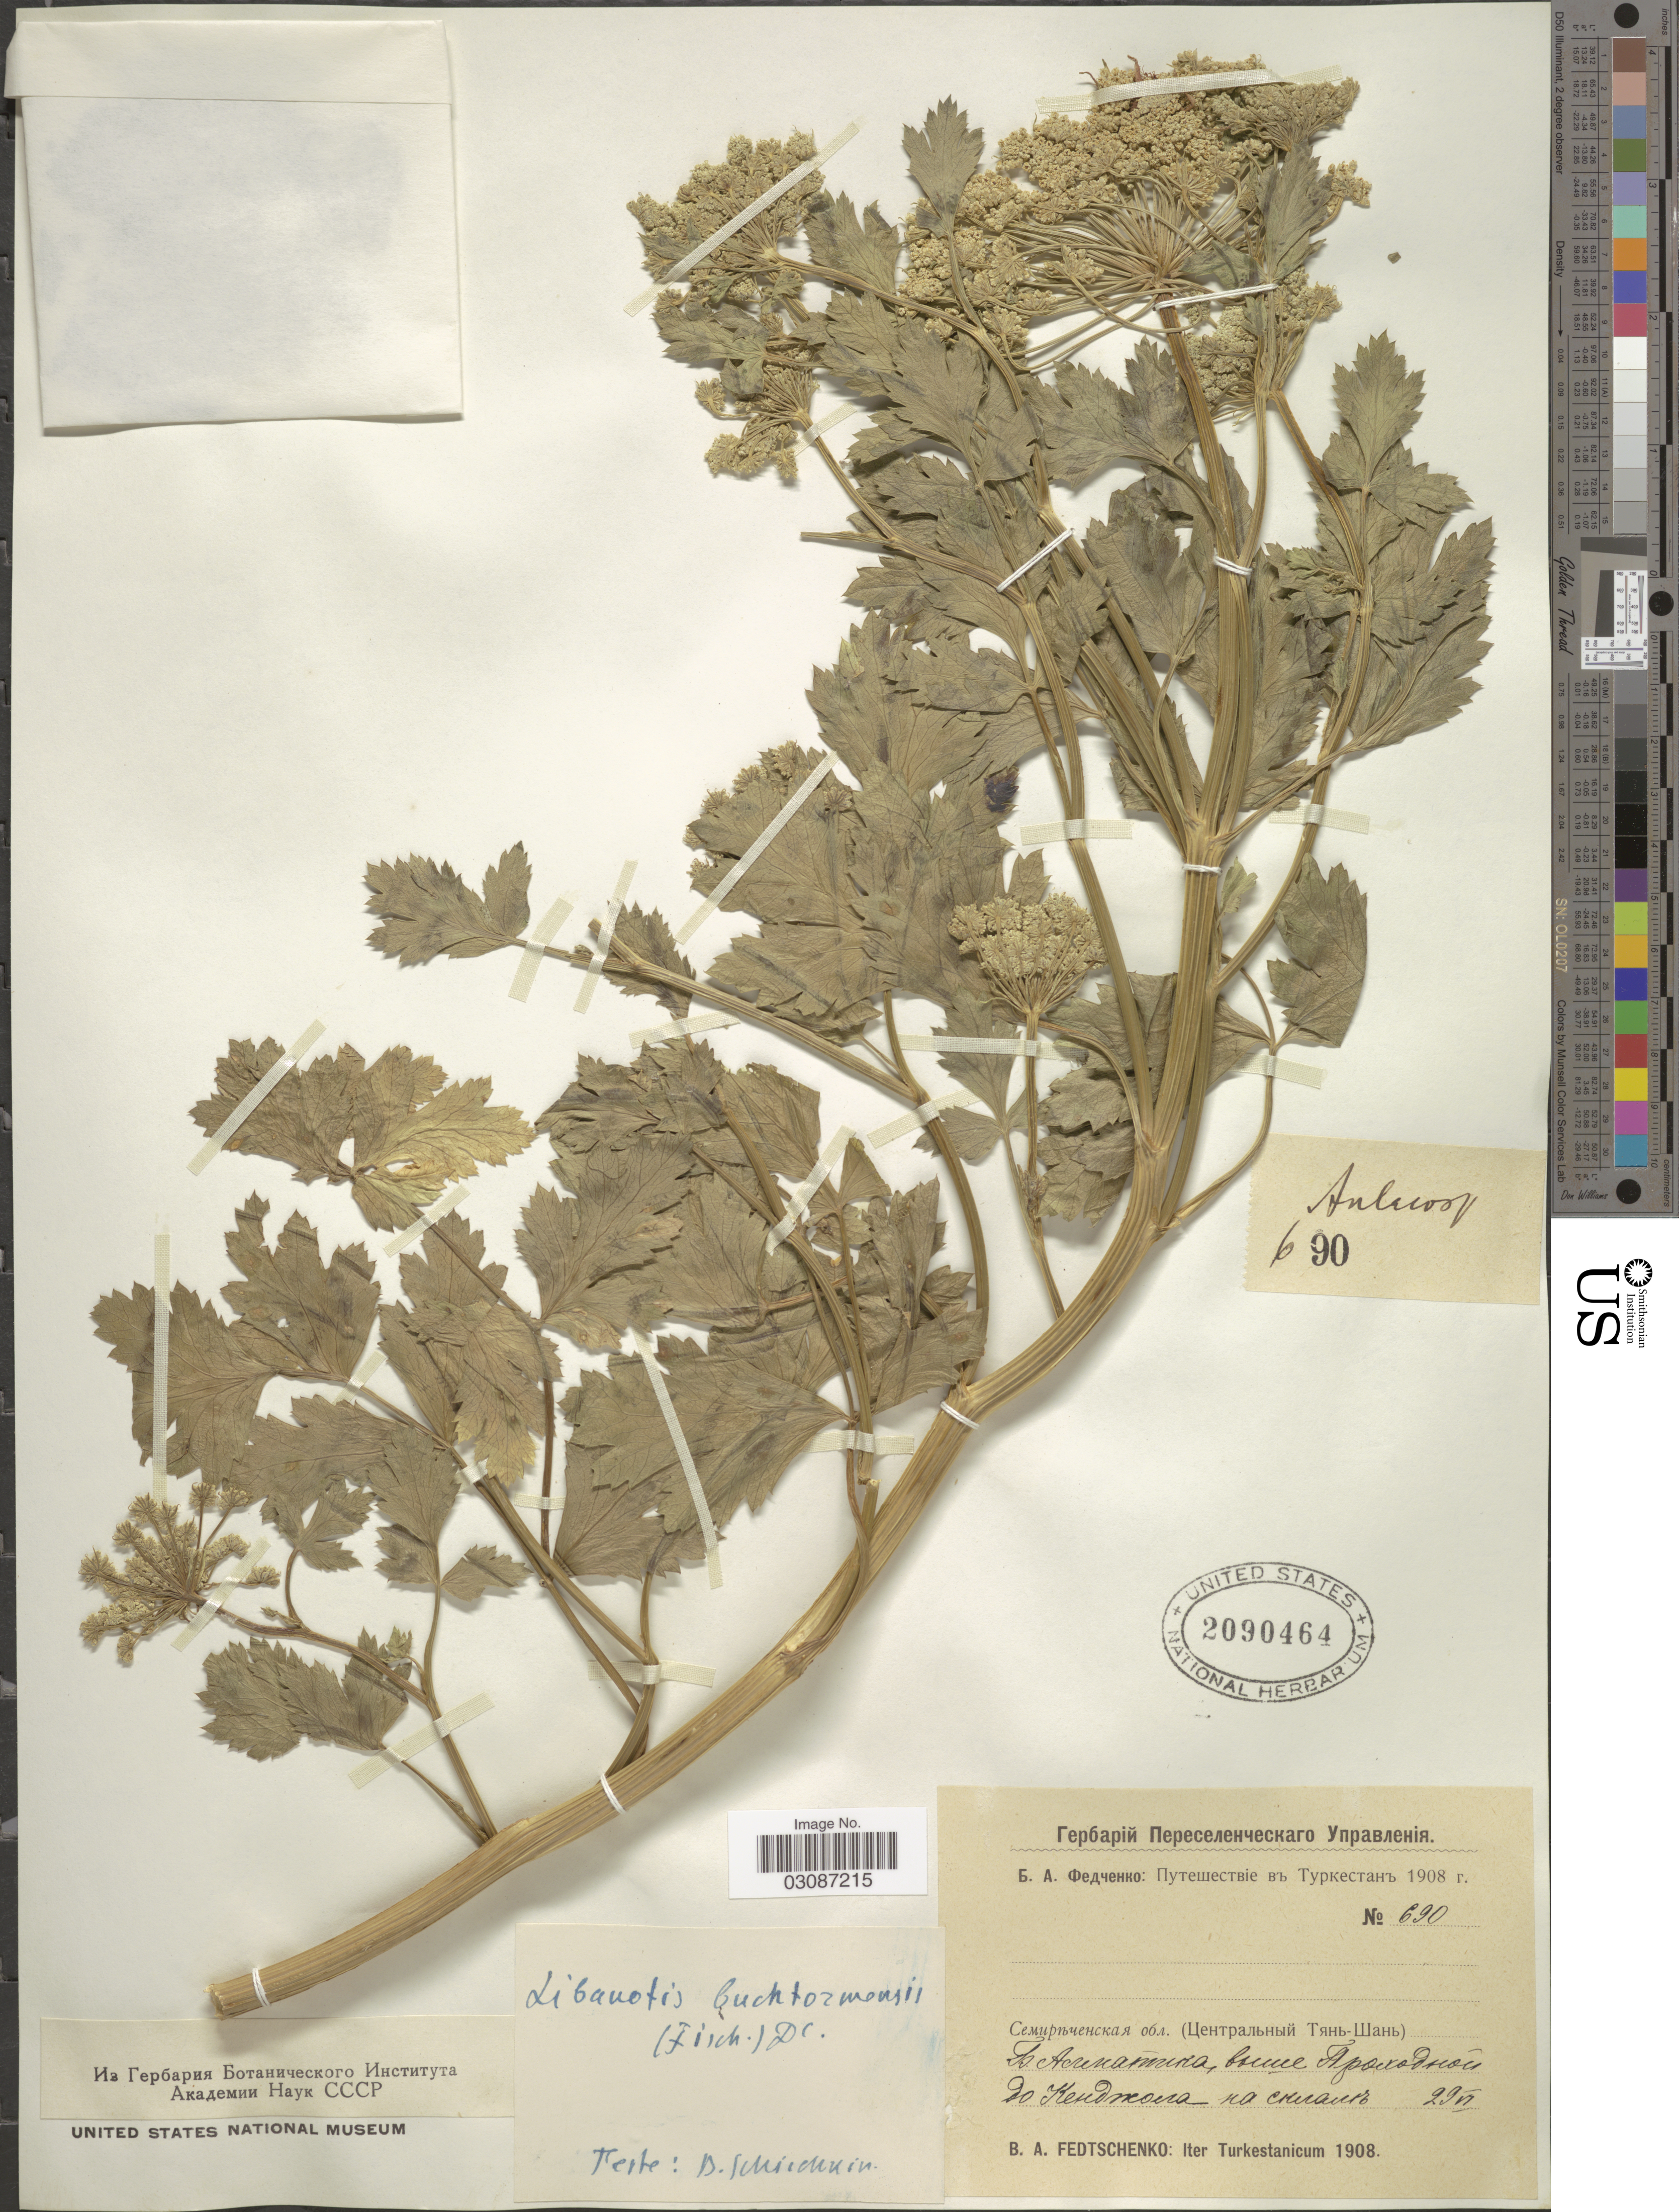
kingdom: Plantae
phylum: Tracheophyta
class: Magnoliopsida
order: Apiales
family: Apiaceae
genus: Libanotis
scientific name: Libanotis buchtormensis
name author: (Fisch. ex Hornem.) DC.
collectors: B. A. Fedtschenko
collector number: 690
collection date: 1908-06-29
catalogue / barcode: US 2090464